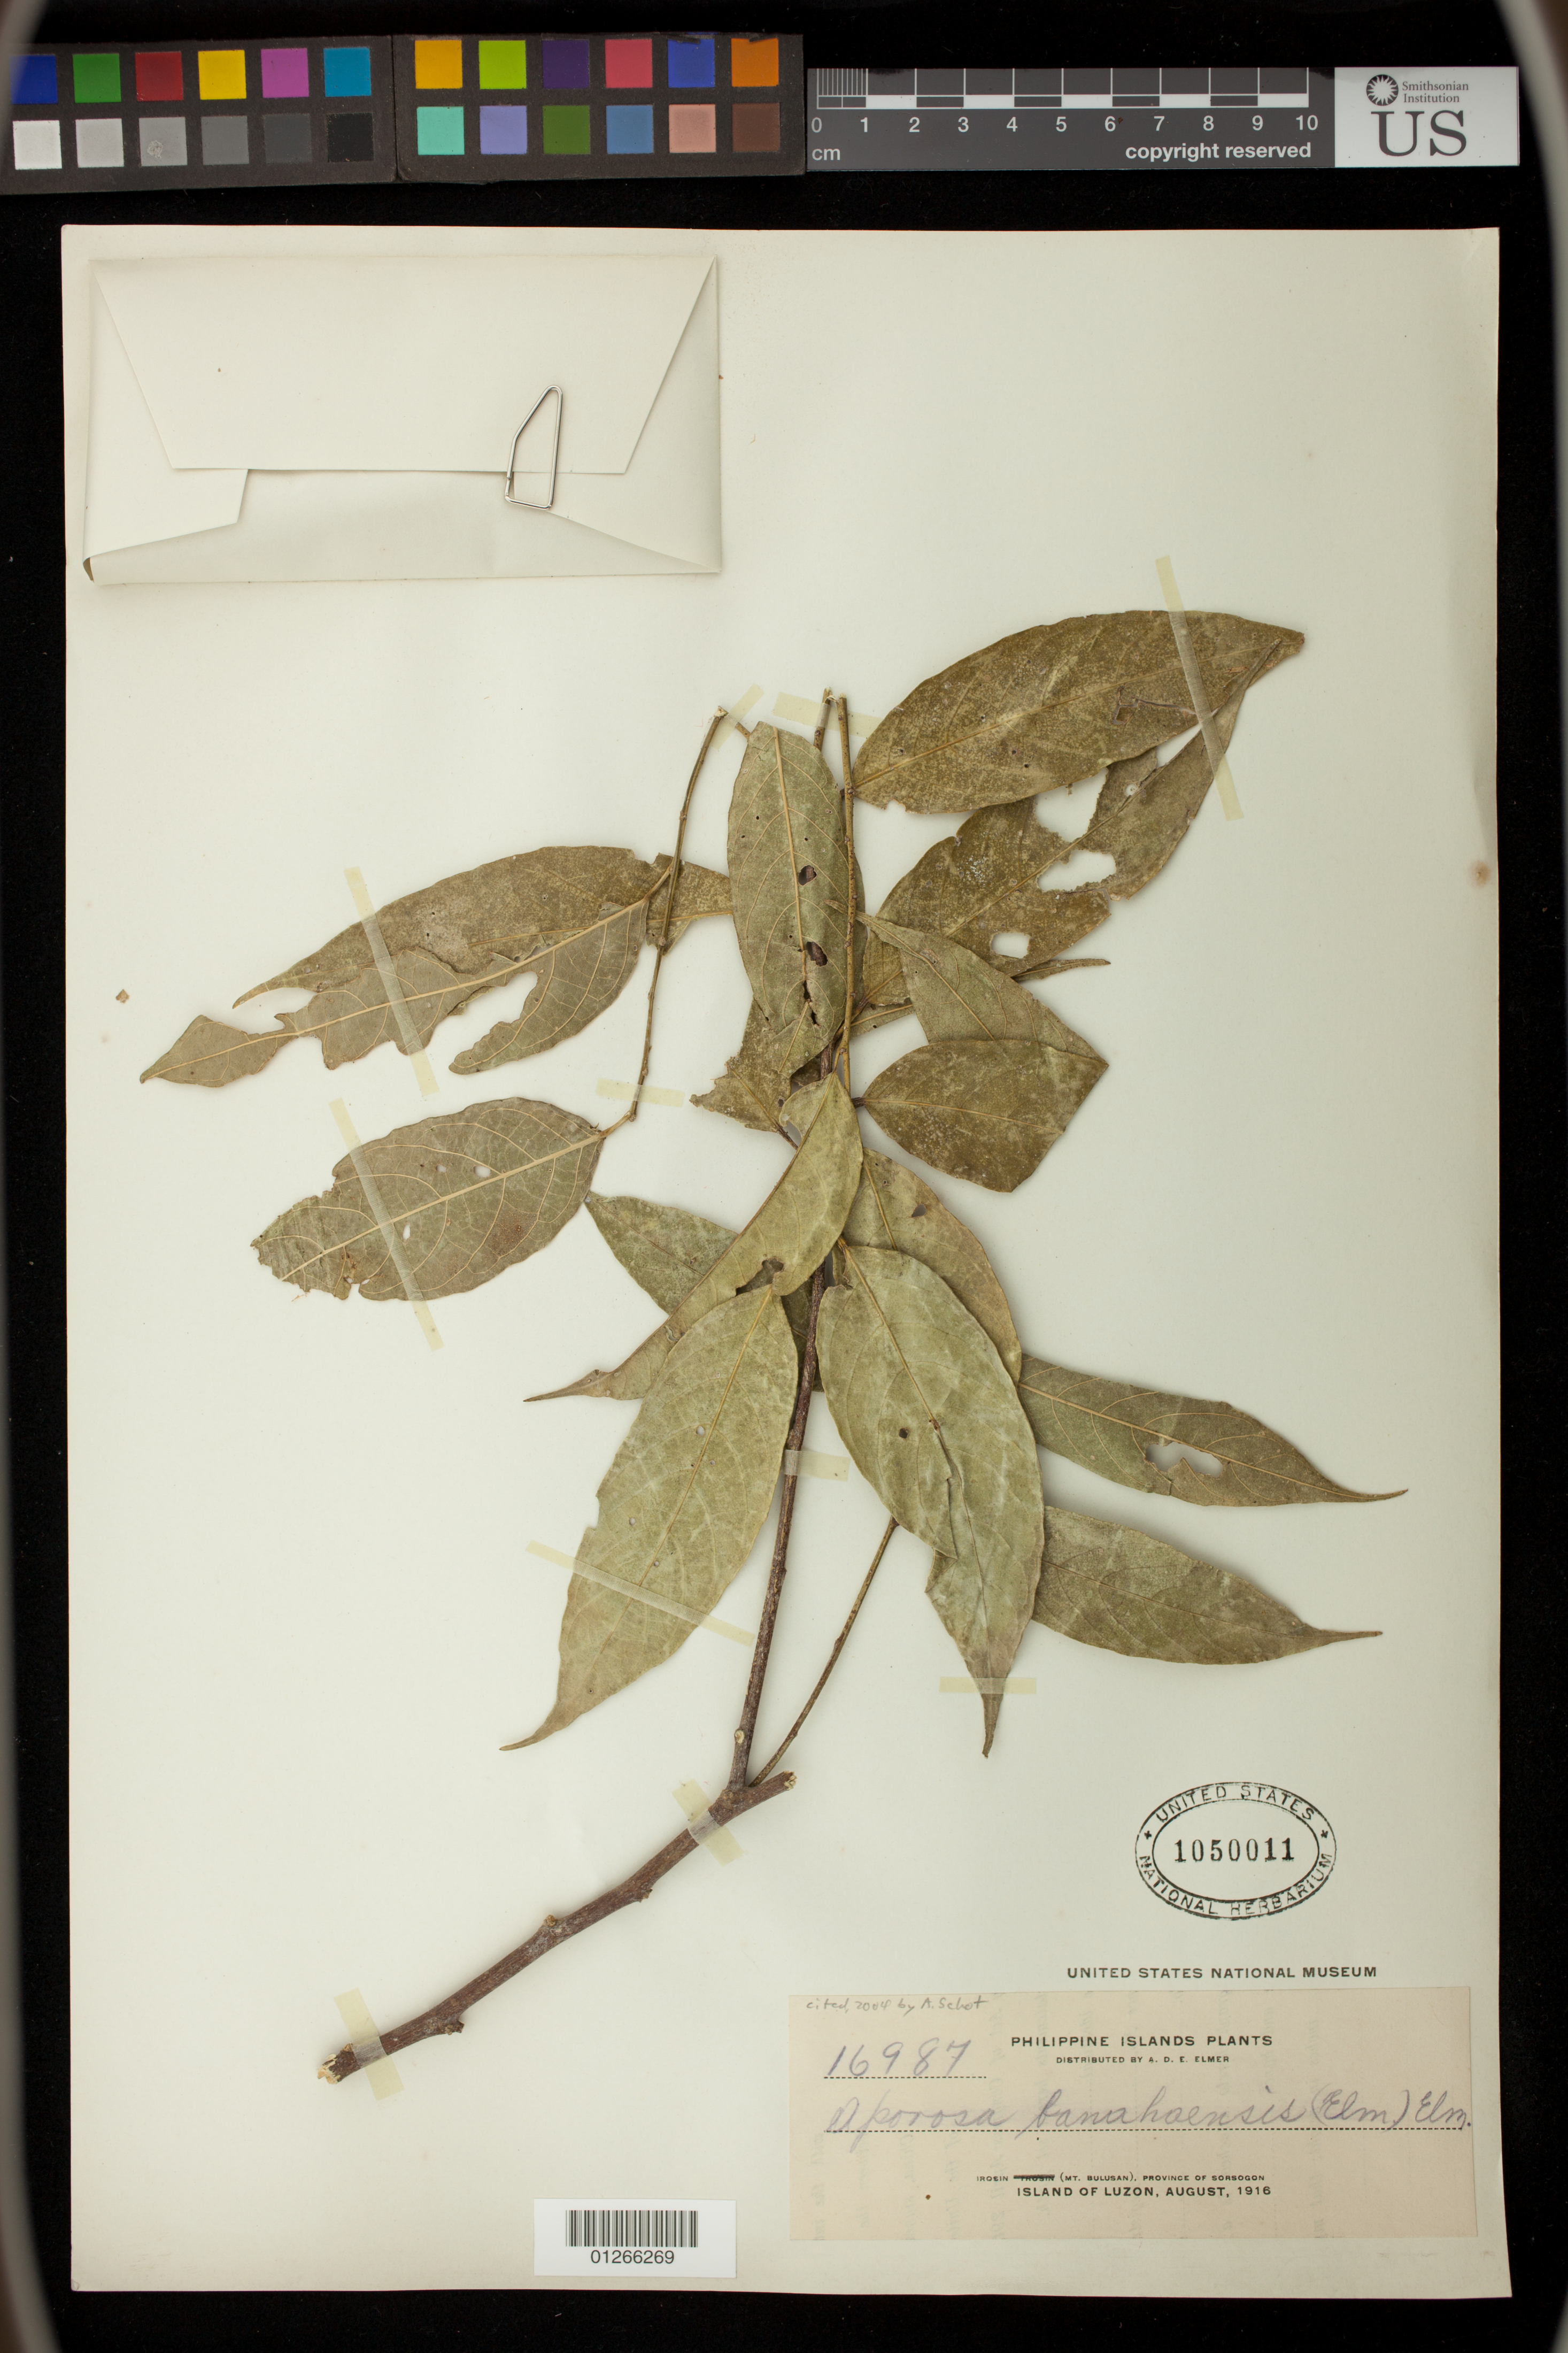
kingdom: Plantae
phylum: Tracheophyta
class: Magnoliopsida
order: Malpighiales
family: Phyllanthaceae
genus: Aporosa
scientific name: Aporosa banahaensis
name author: (Elmer) Merr.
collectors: A. D. E. Elmer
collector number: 16987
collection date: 1916-08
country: Philippines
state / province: Bicol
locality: Irosin (Mt. Bulusan), Province of Sorsogon, Island of Luzon